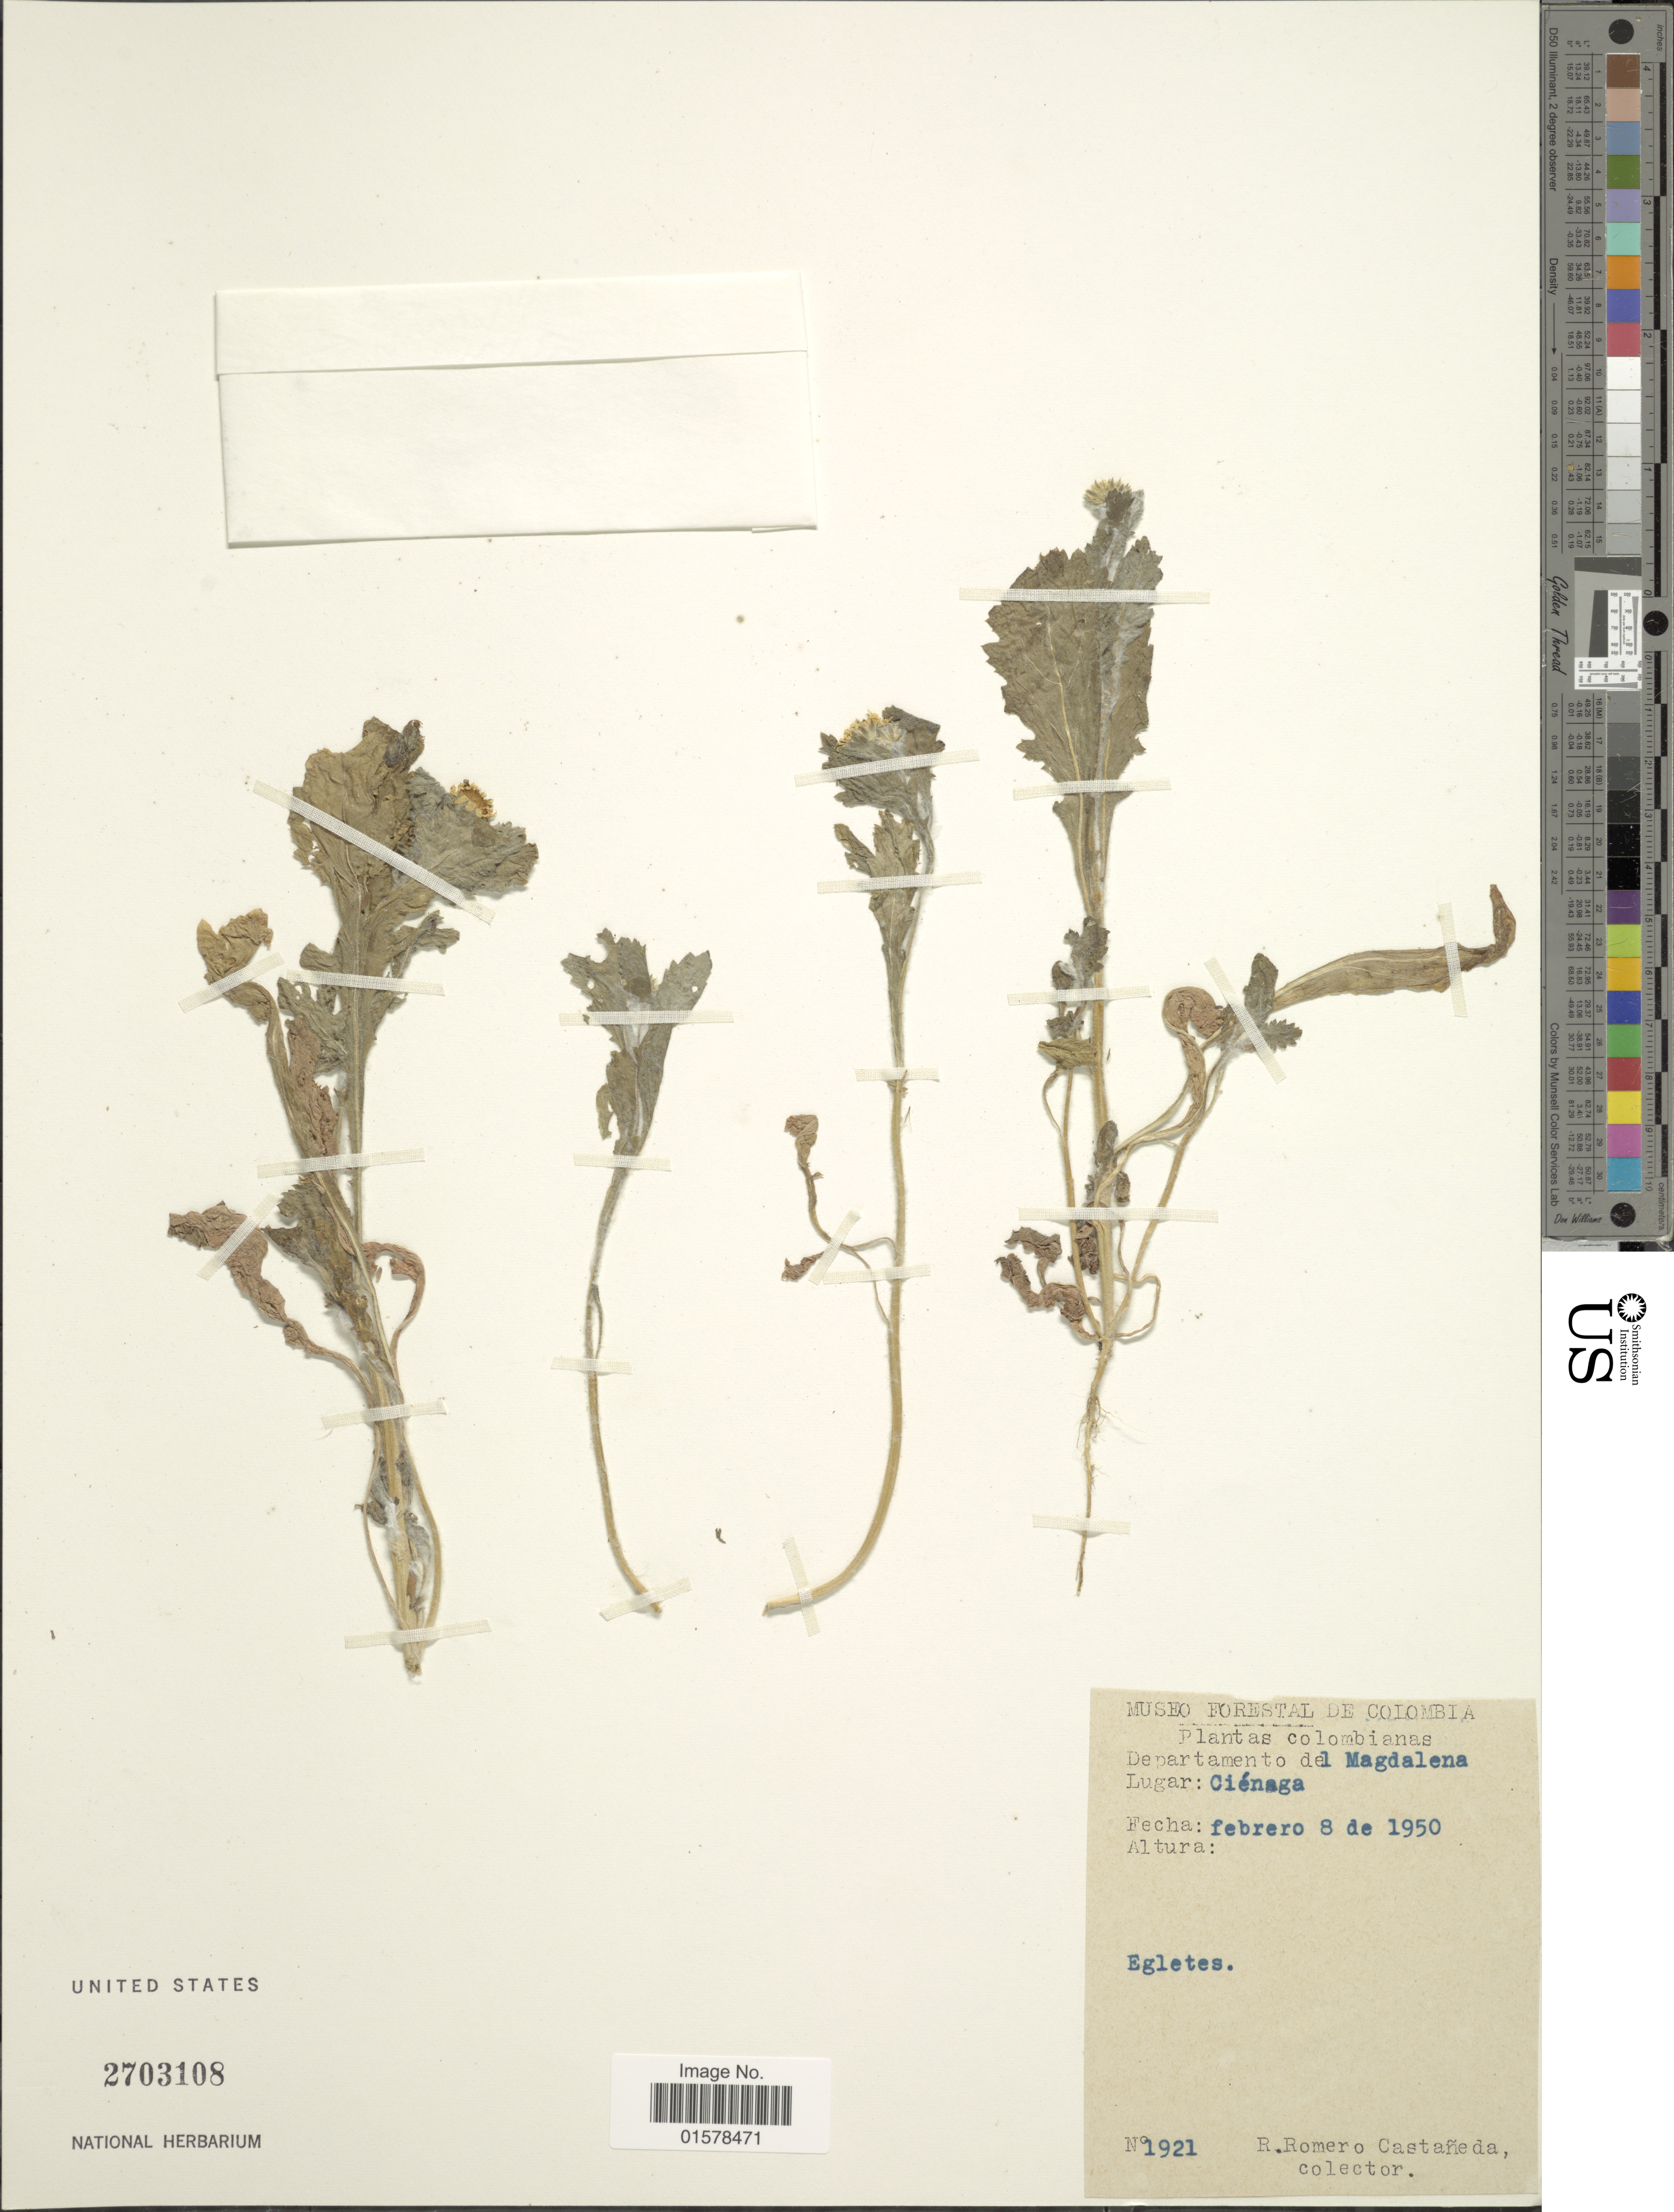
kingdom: Plantae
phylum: Tracheophyta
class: Magnoliopsida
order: Asterales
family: Asteraceae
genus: Egletes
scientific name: Egletes sp.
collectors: R. Romero Castañeda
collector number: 1921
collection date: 1950-02-08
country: Colombia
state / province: Magdalena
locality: Colombianas. Departamento del Magdalena. Lugar: Cienaga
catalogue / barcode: US 2703108